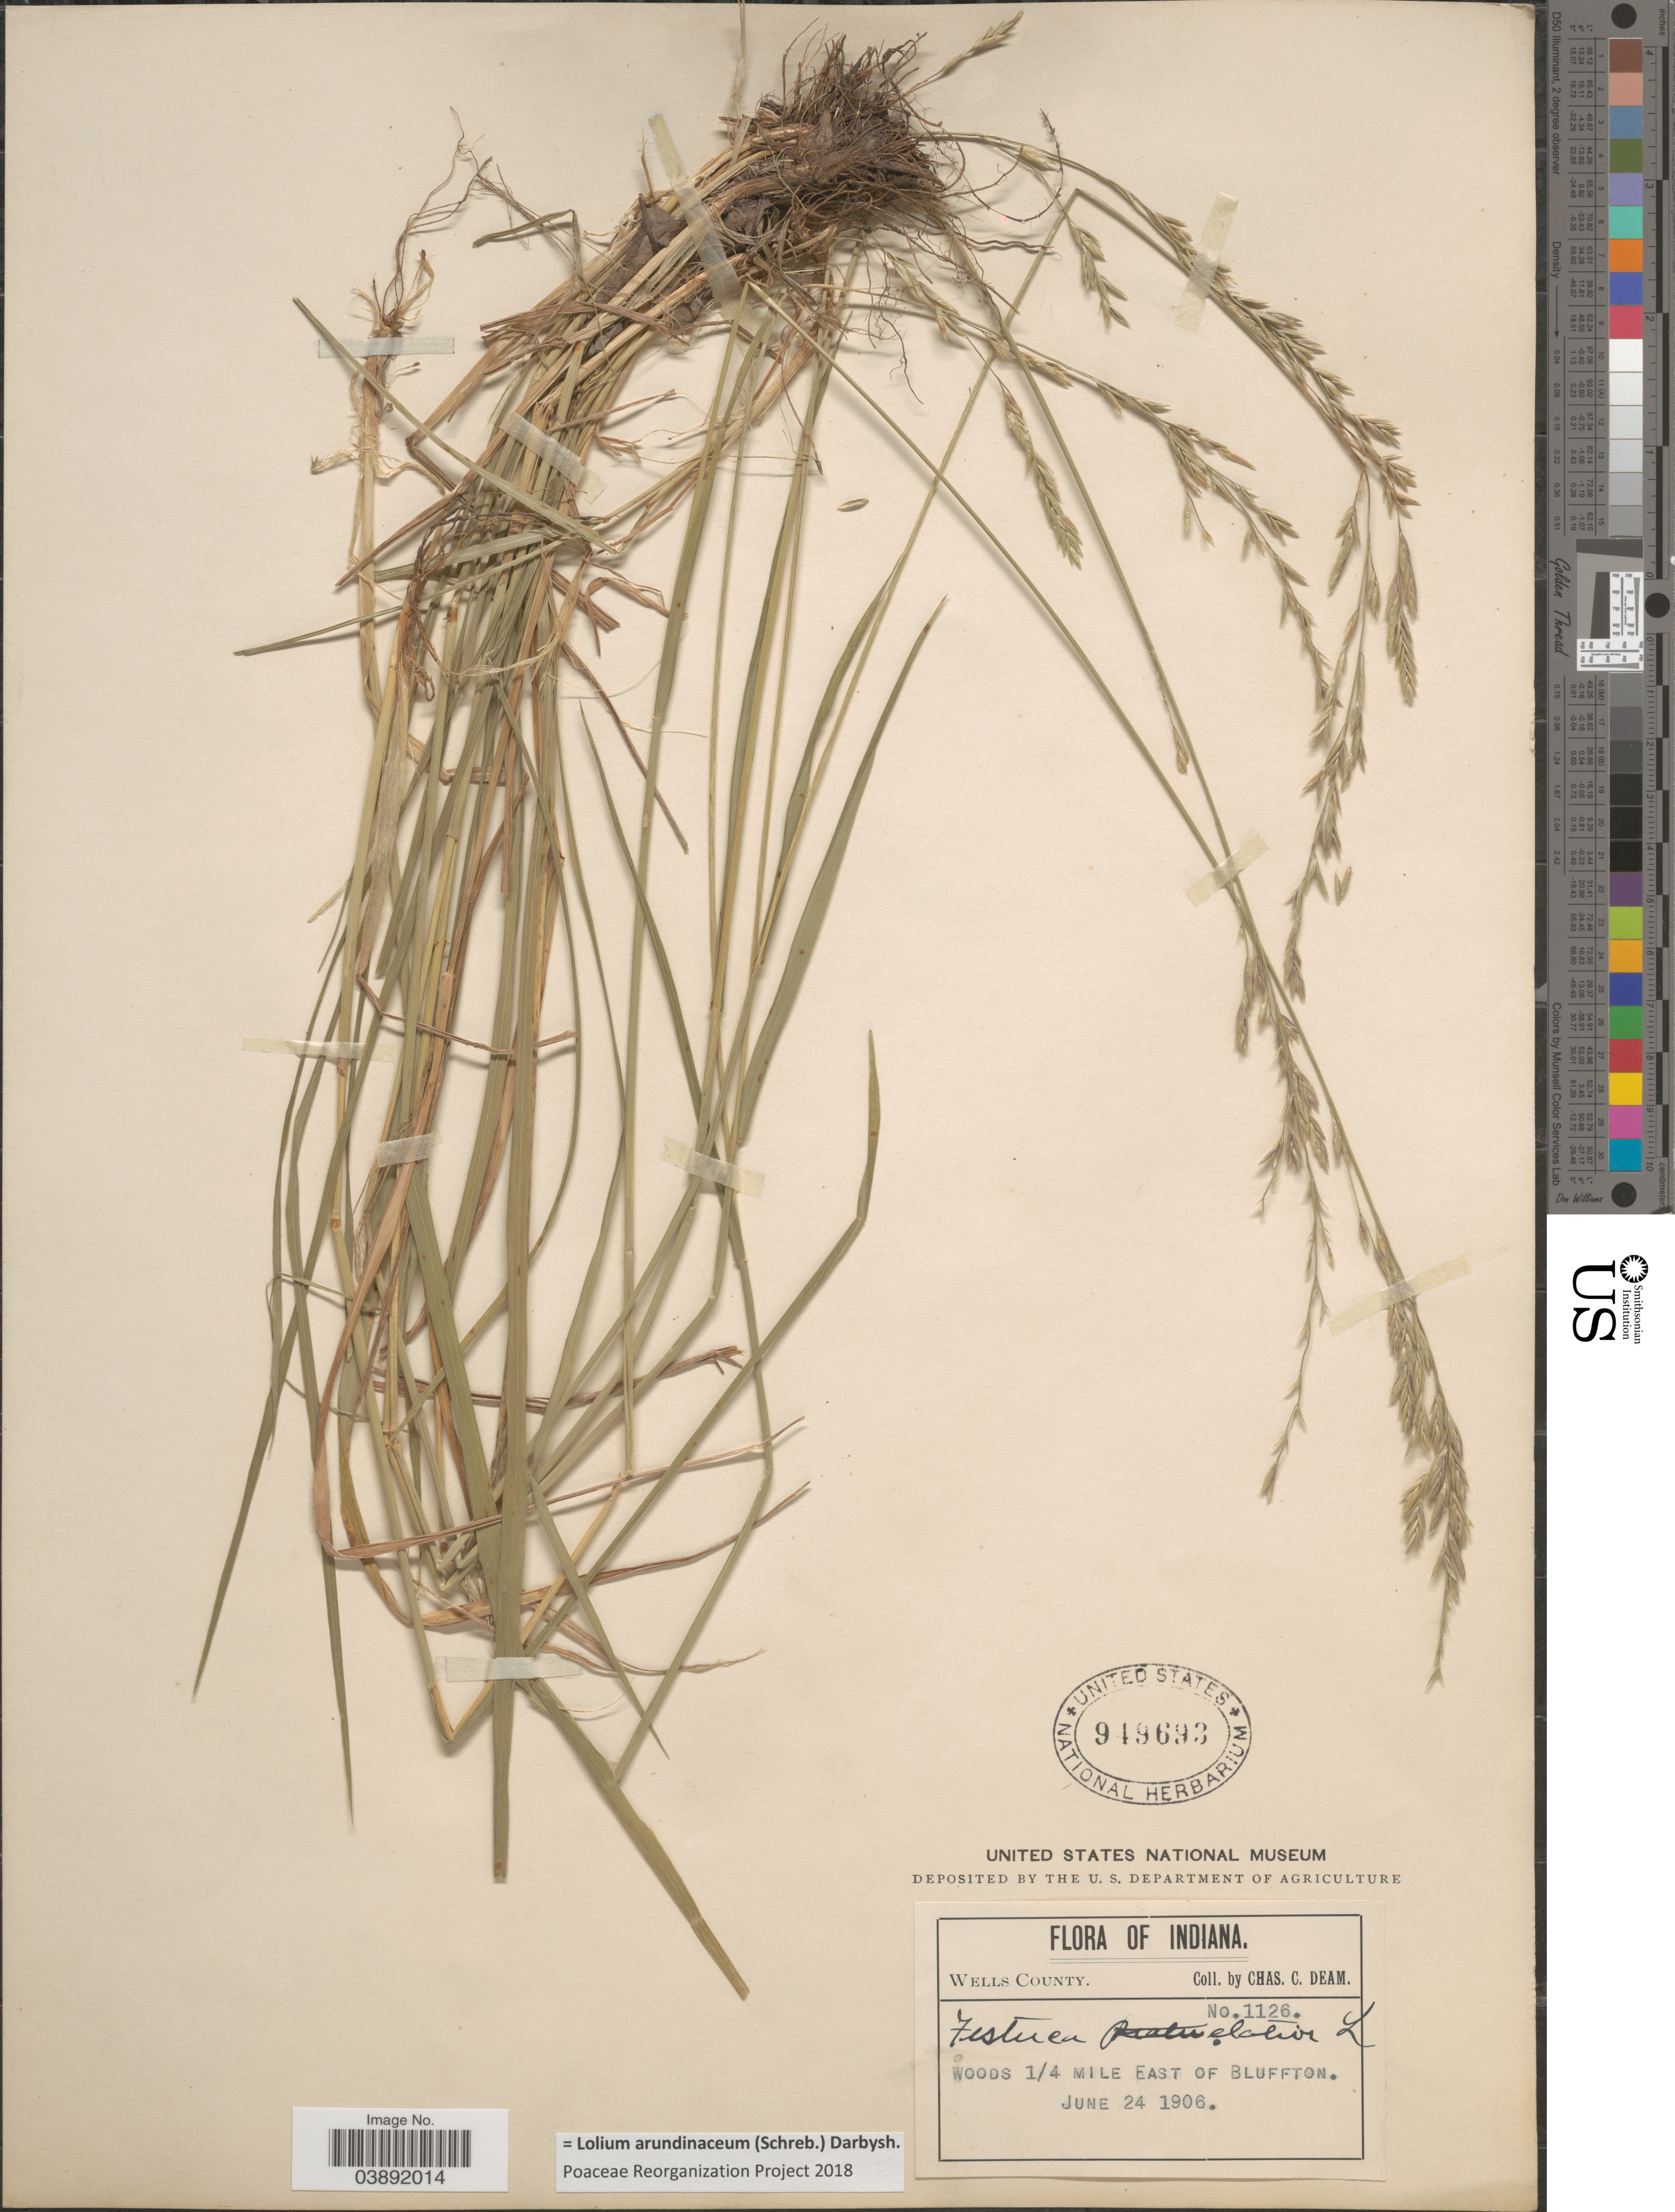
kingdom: Plantae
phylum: Tracheophyta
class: Liliopsida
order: Poales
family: Poaceae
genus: Lolium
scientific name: Lolium arundinaceum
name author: (Schreb.) Darbysh.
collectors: C. C. Deam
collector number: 1126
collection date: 1906-06-24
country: United States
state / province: Indiana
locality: Wells County. Woods ¼ mile east of Bluffton.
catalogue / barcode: US 949693